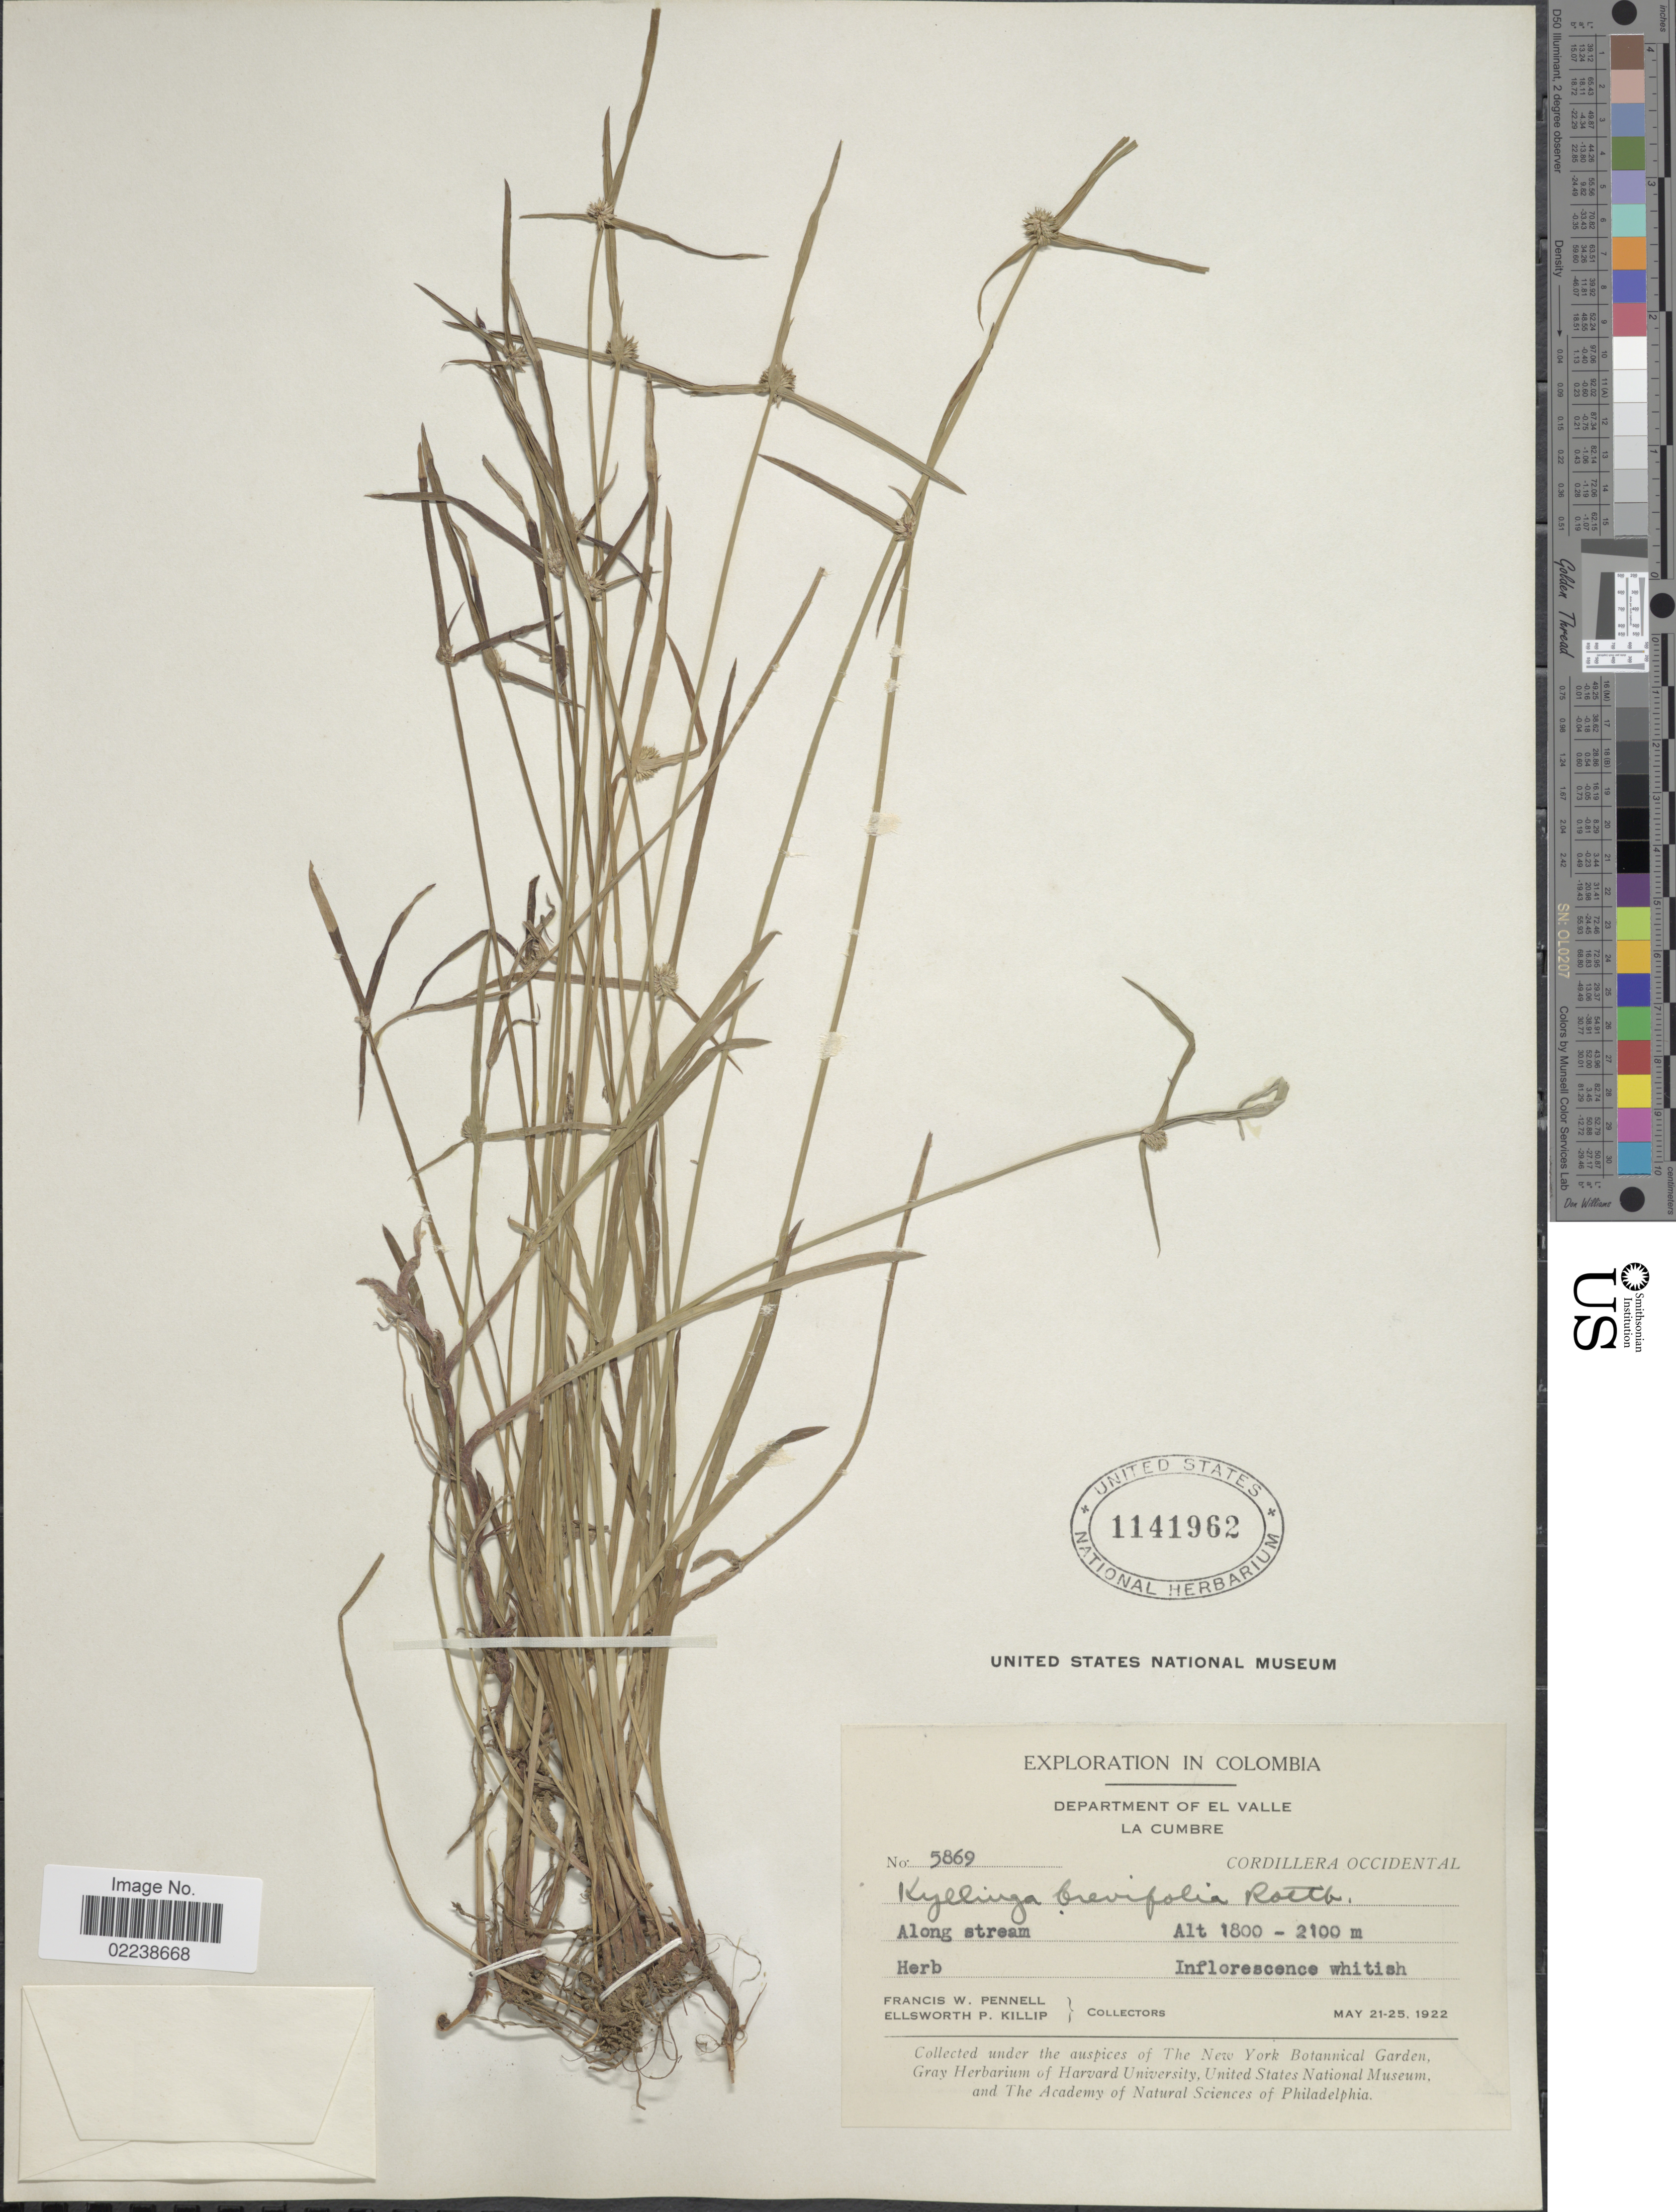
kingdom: Plantae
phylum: Tracheophyta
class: Liliopsida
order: Poales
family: Cyperaceae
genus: Cyperus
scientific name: Cyperus brevifolius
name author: (Rottb.) Hassk.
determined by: Strong, M. T., (US), Smithsonian Institution - National Museum of Natural History (UNITED STATES)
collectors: F. W. Pennell & E. P. Killip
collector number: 5869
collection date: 1922-05-21/1922-05-25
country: Colombia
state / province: Valle del Cauca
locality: La Cumbre, Cordillera Occidental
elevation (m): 1800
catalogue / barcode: US 1141962